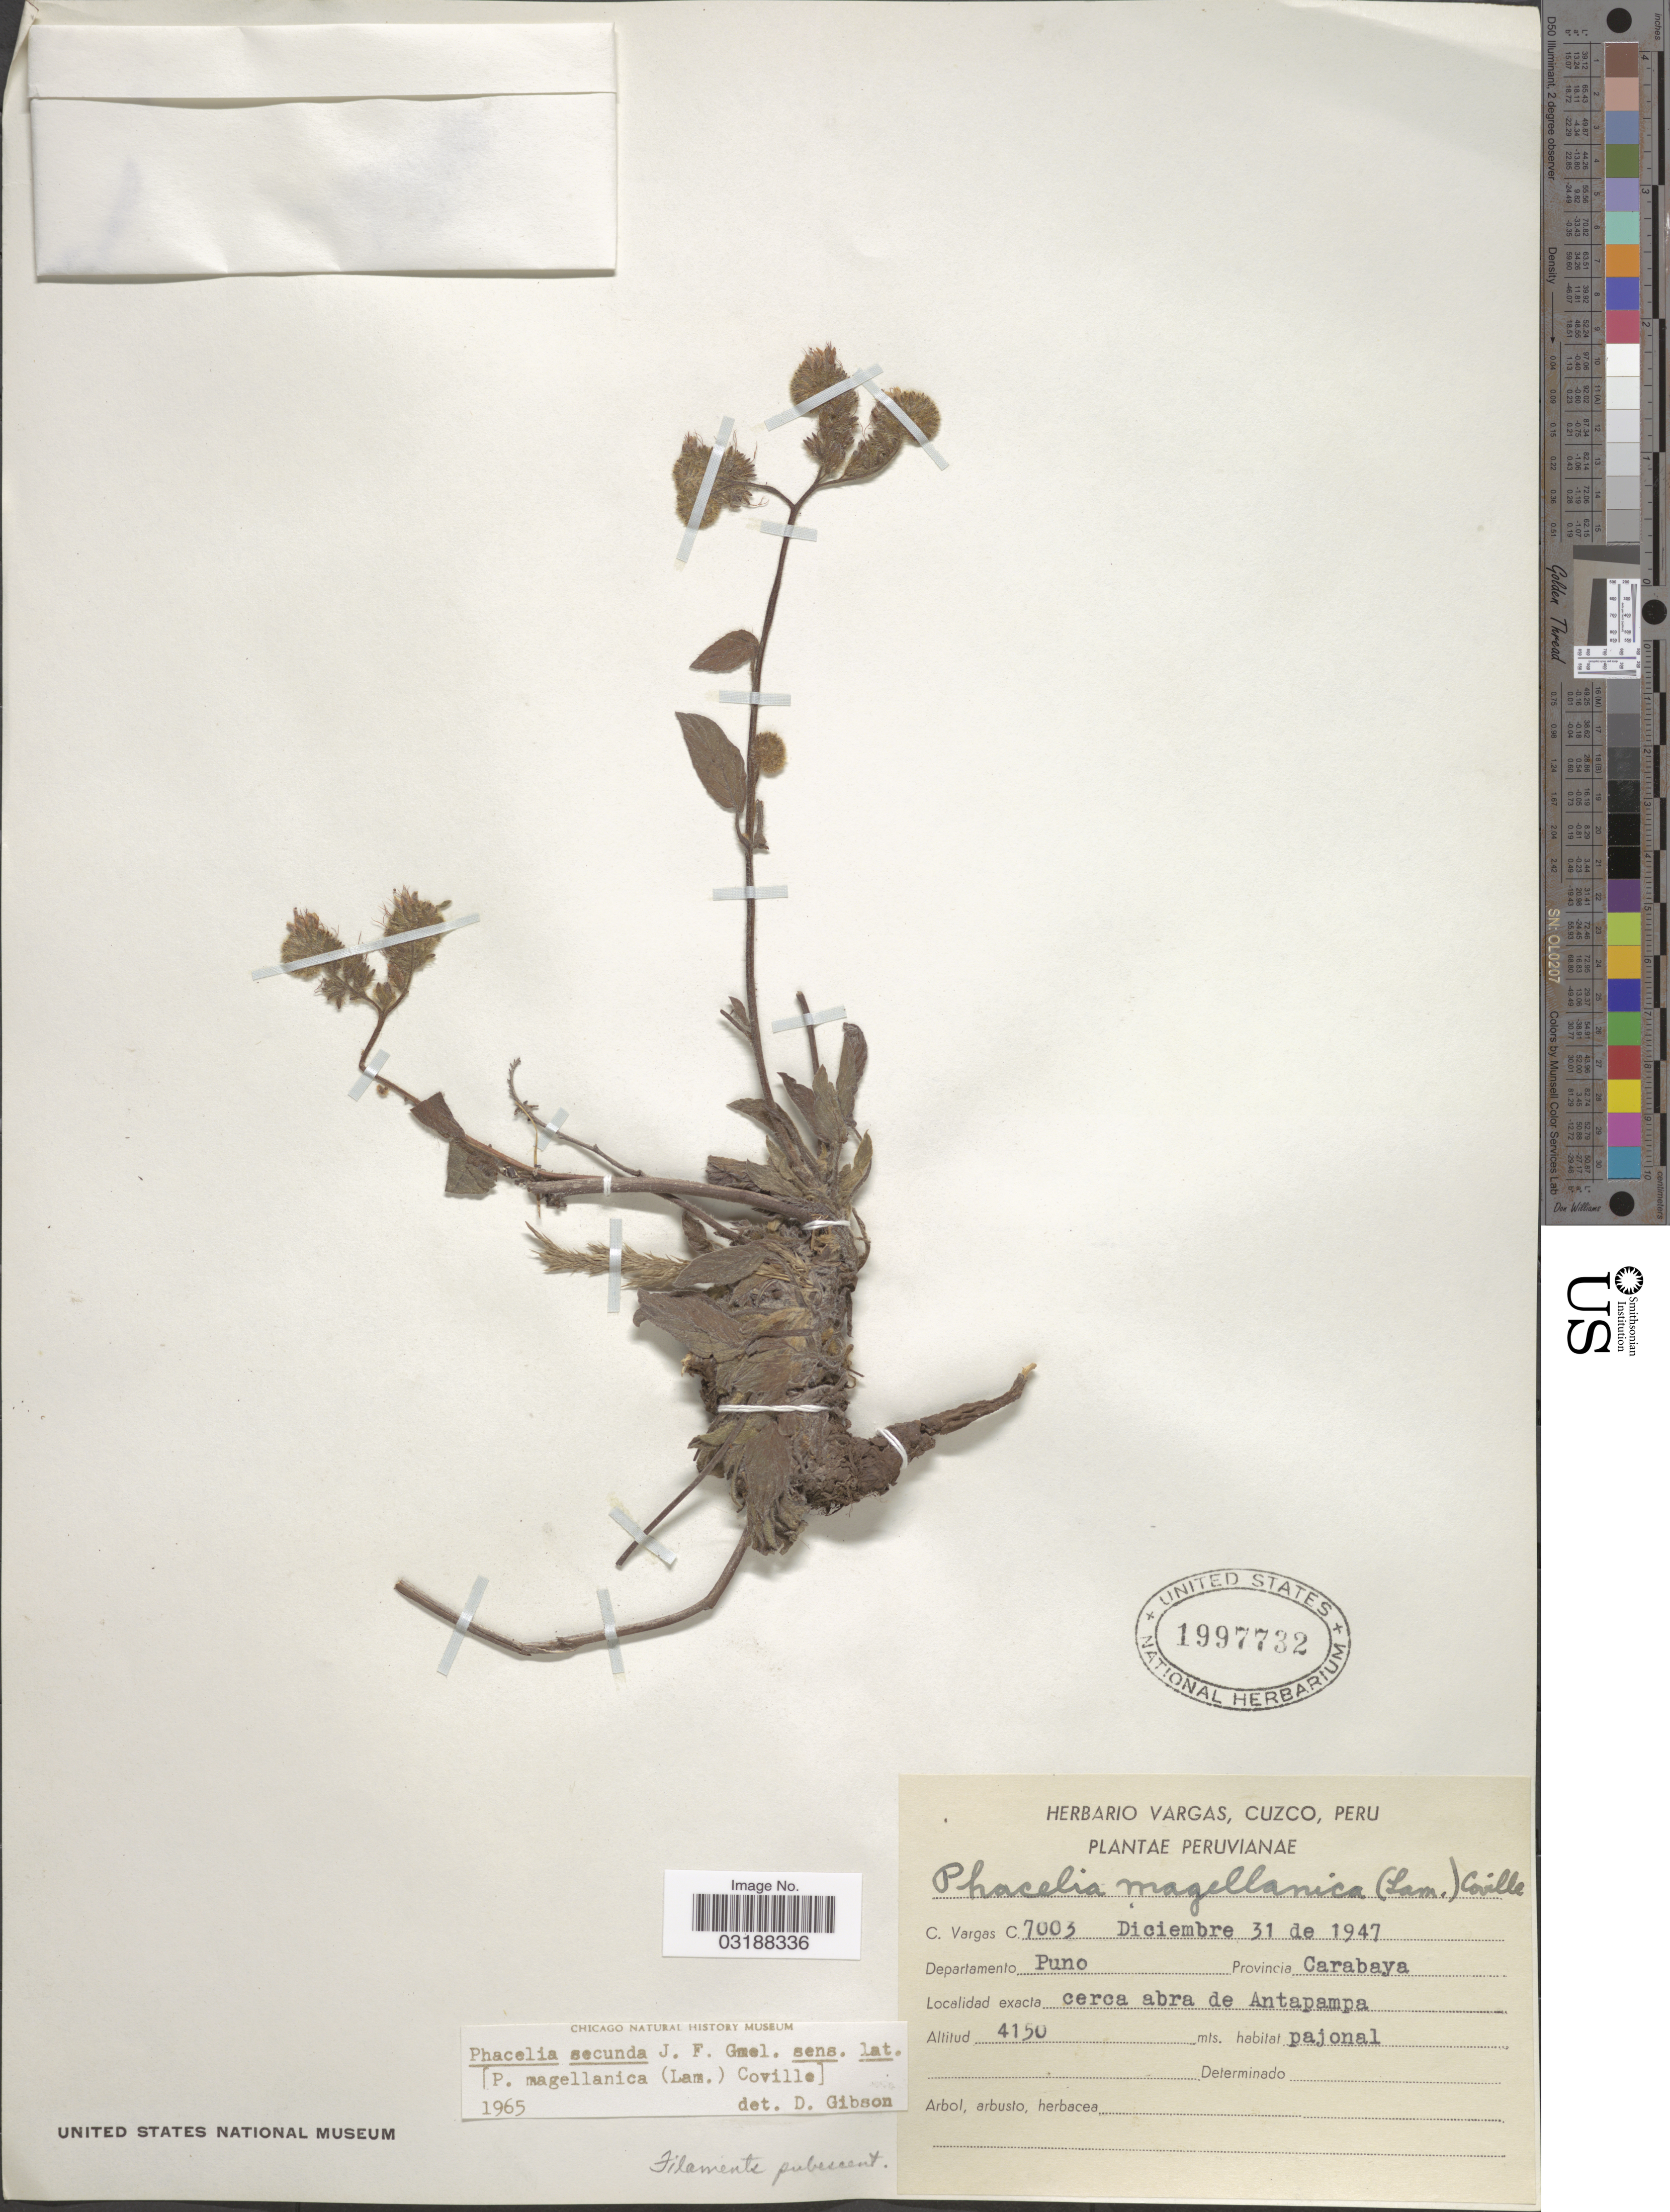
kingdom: Plantae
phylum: Tracheophyta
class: Magnoliopsida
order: Boraginales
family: Hydrophyllaceae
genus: Phacelia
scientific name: Phacelia secunda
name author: J.F. Gmel.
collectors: C. Vargas Calderón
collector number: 7003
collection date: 1947-12-31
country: Peru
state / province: Puno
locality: Departamento Puno. Provincia Carabaya. Cerca abra de Antapampa.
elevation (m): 4150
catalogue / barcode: US 1997732